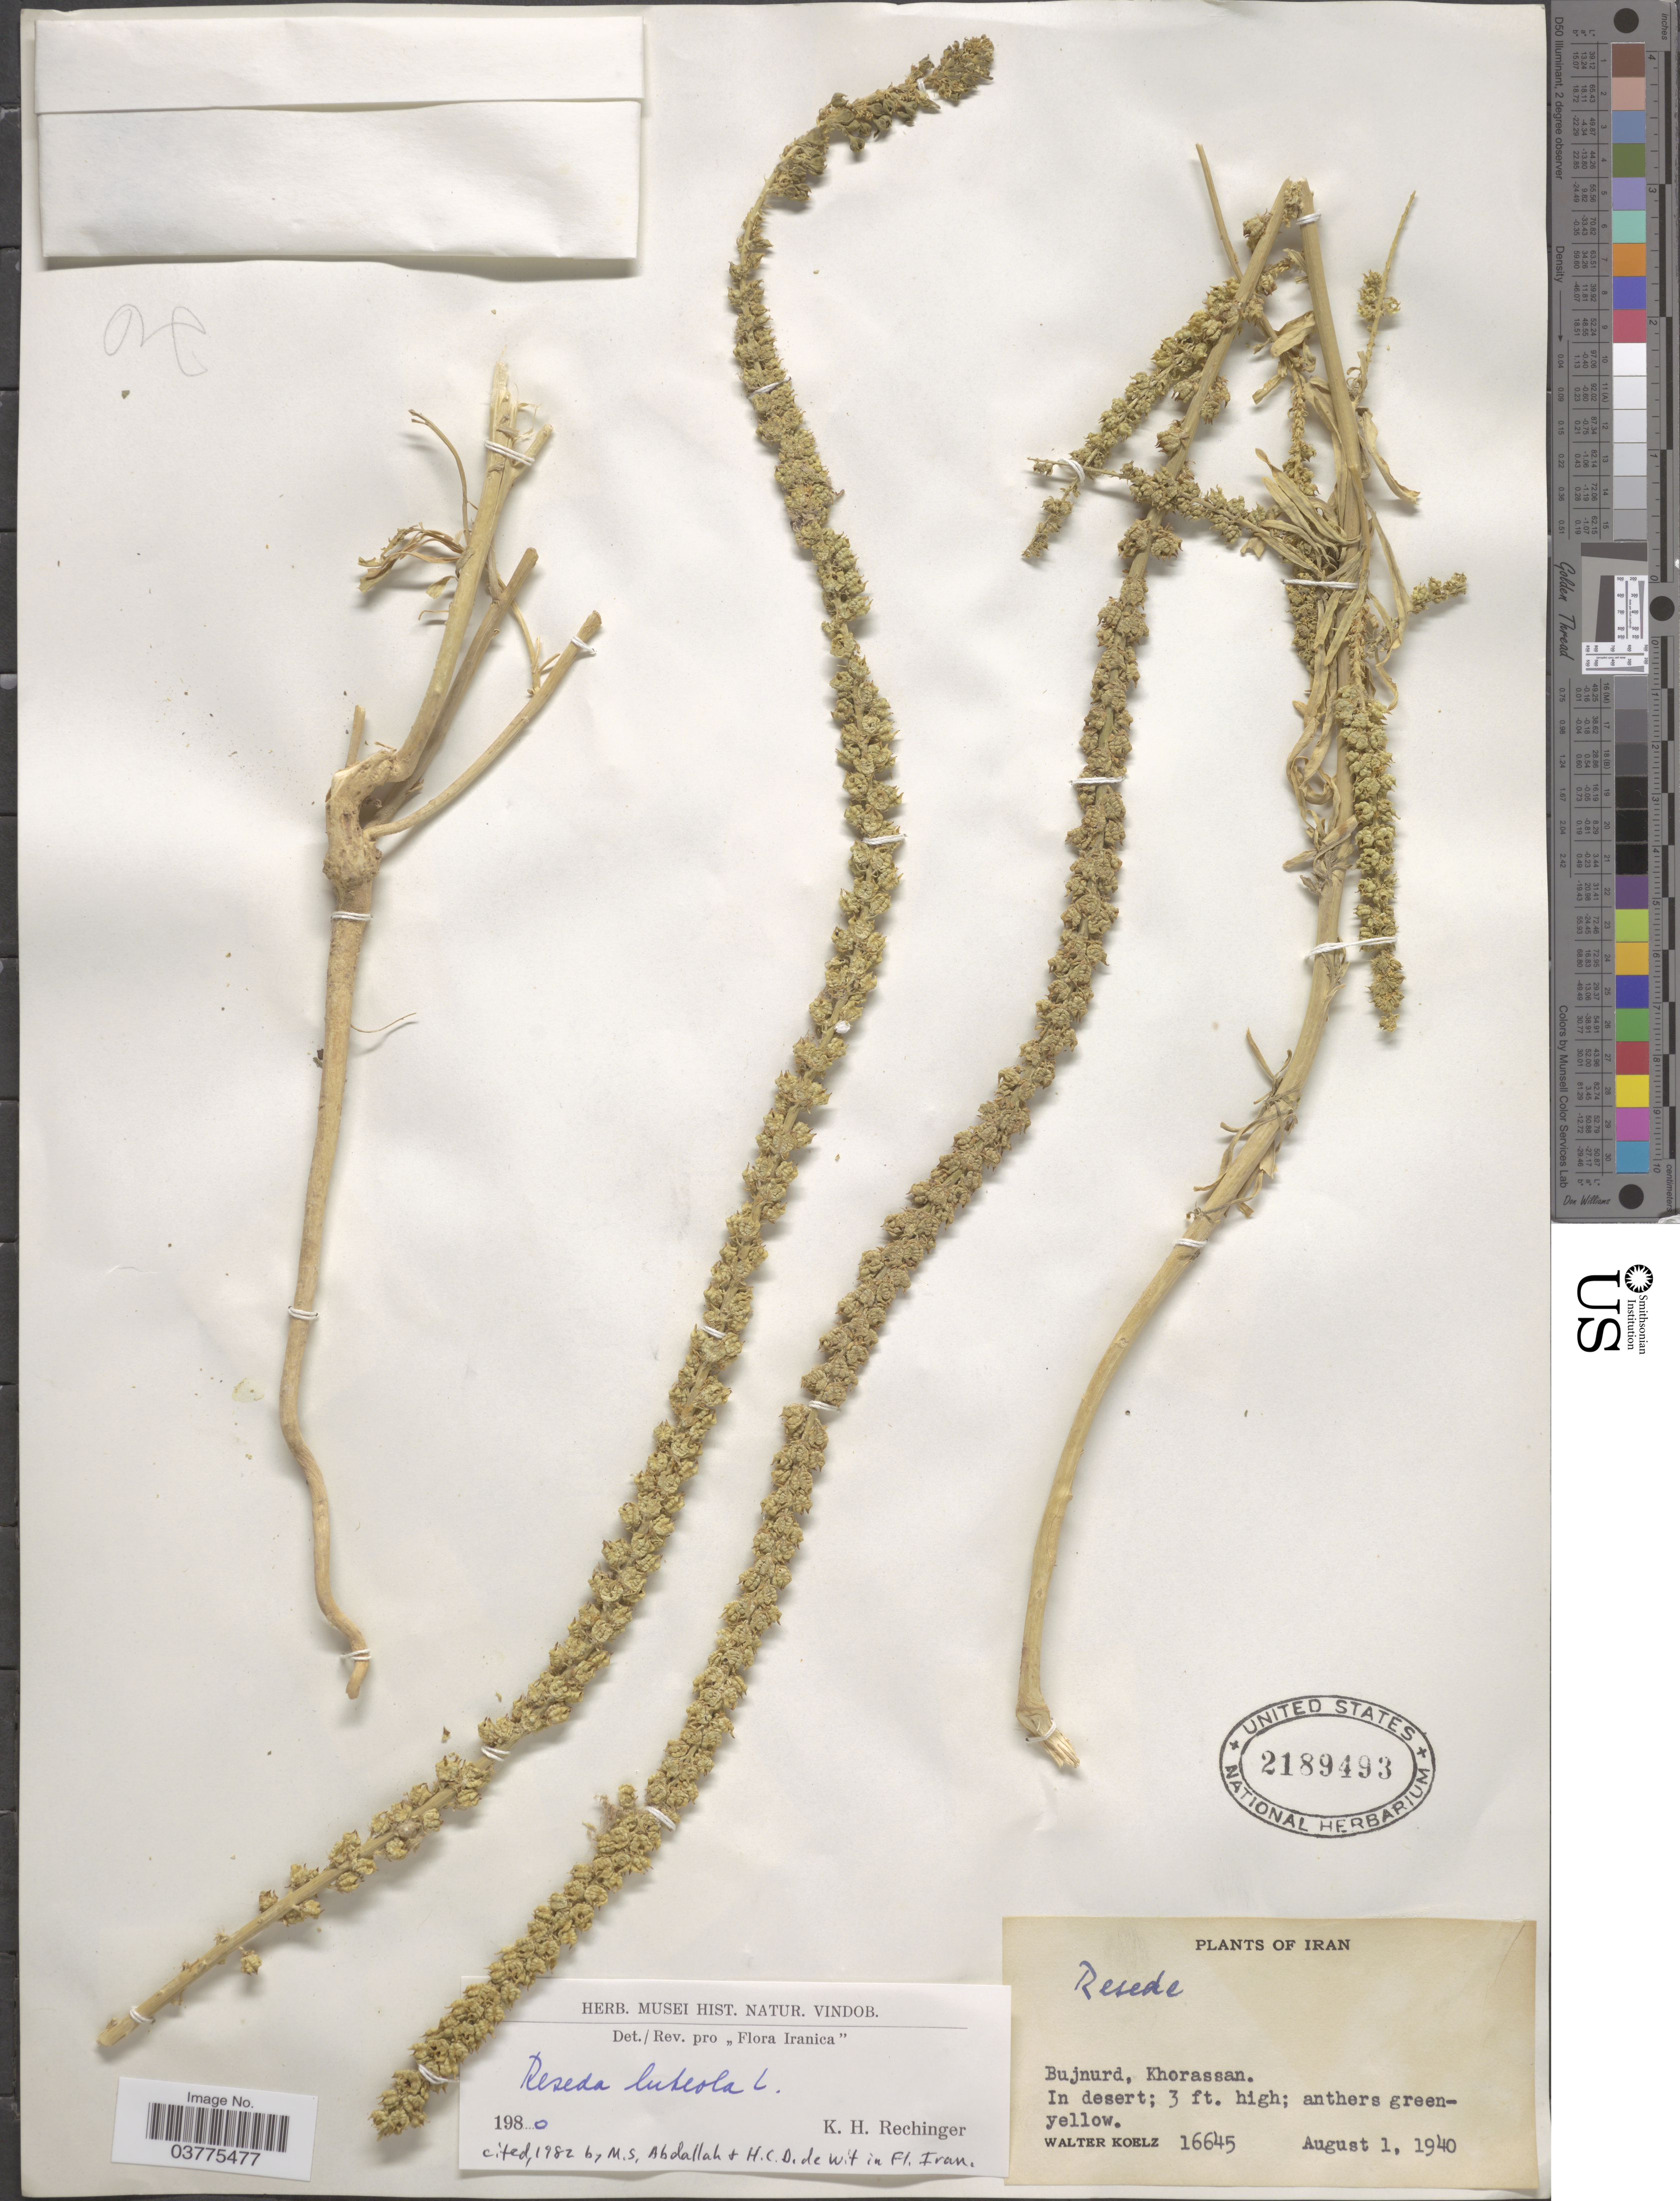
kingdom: Plantae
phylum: Tracheophyta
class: Magnoliopsida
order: Brassicales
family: Resedaceae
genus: Reseda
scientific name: Reseda luteola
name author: L.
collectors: W. N. Koelz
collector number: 16645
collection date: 1940-08-01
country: Iran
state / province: Khorasan [obsolete]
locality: Bujnurd, Khorassan.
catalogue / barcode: US 2189493